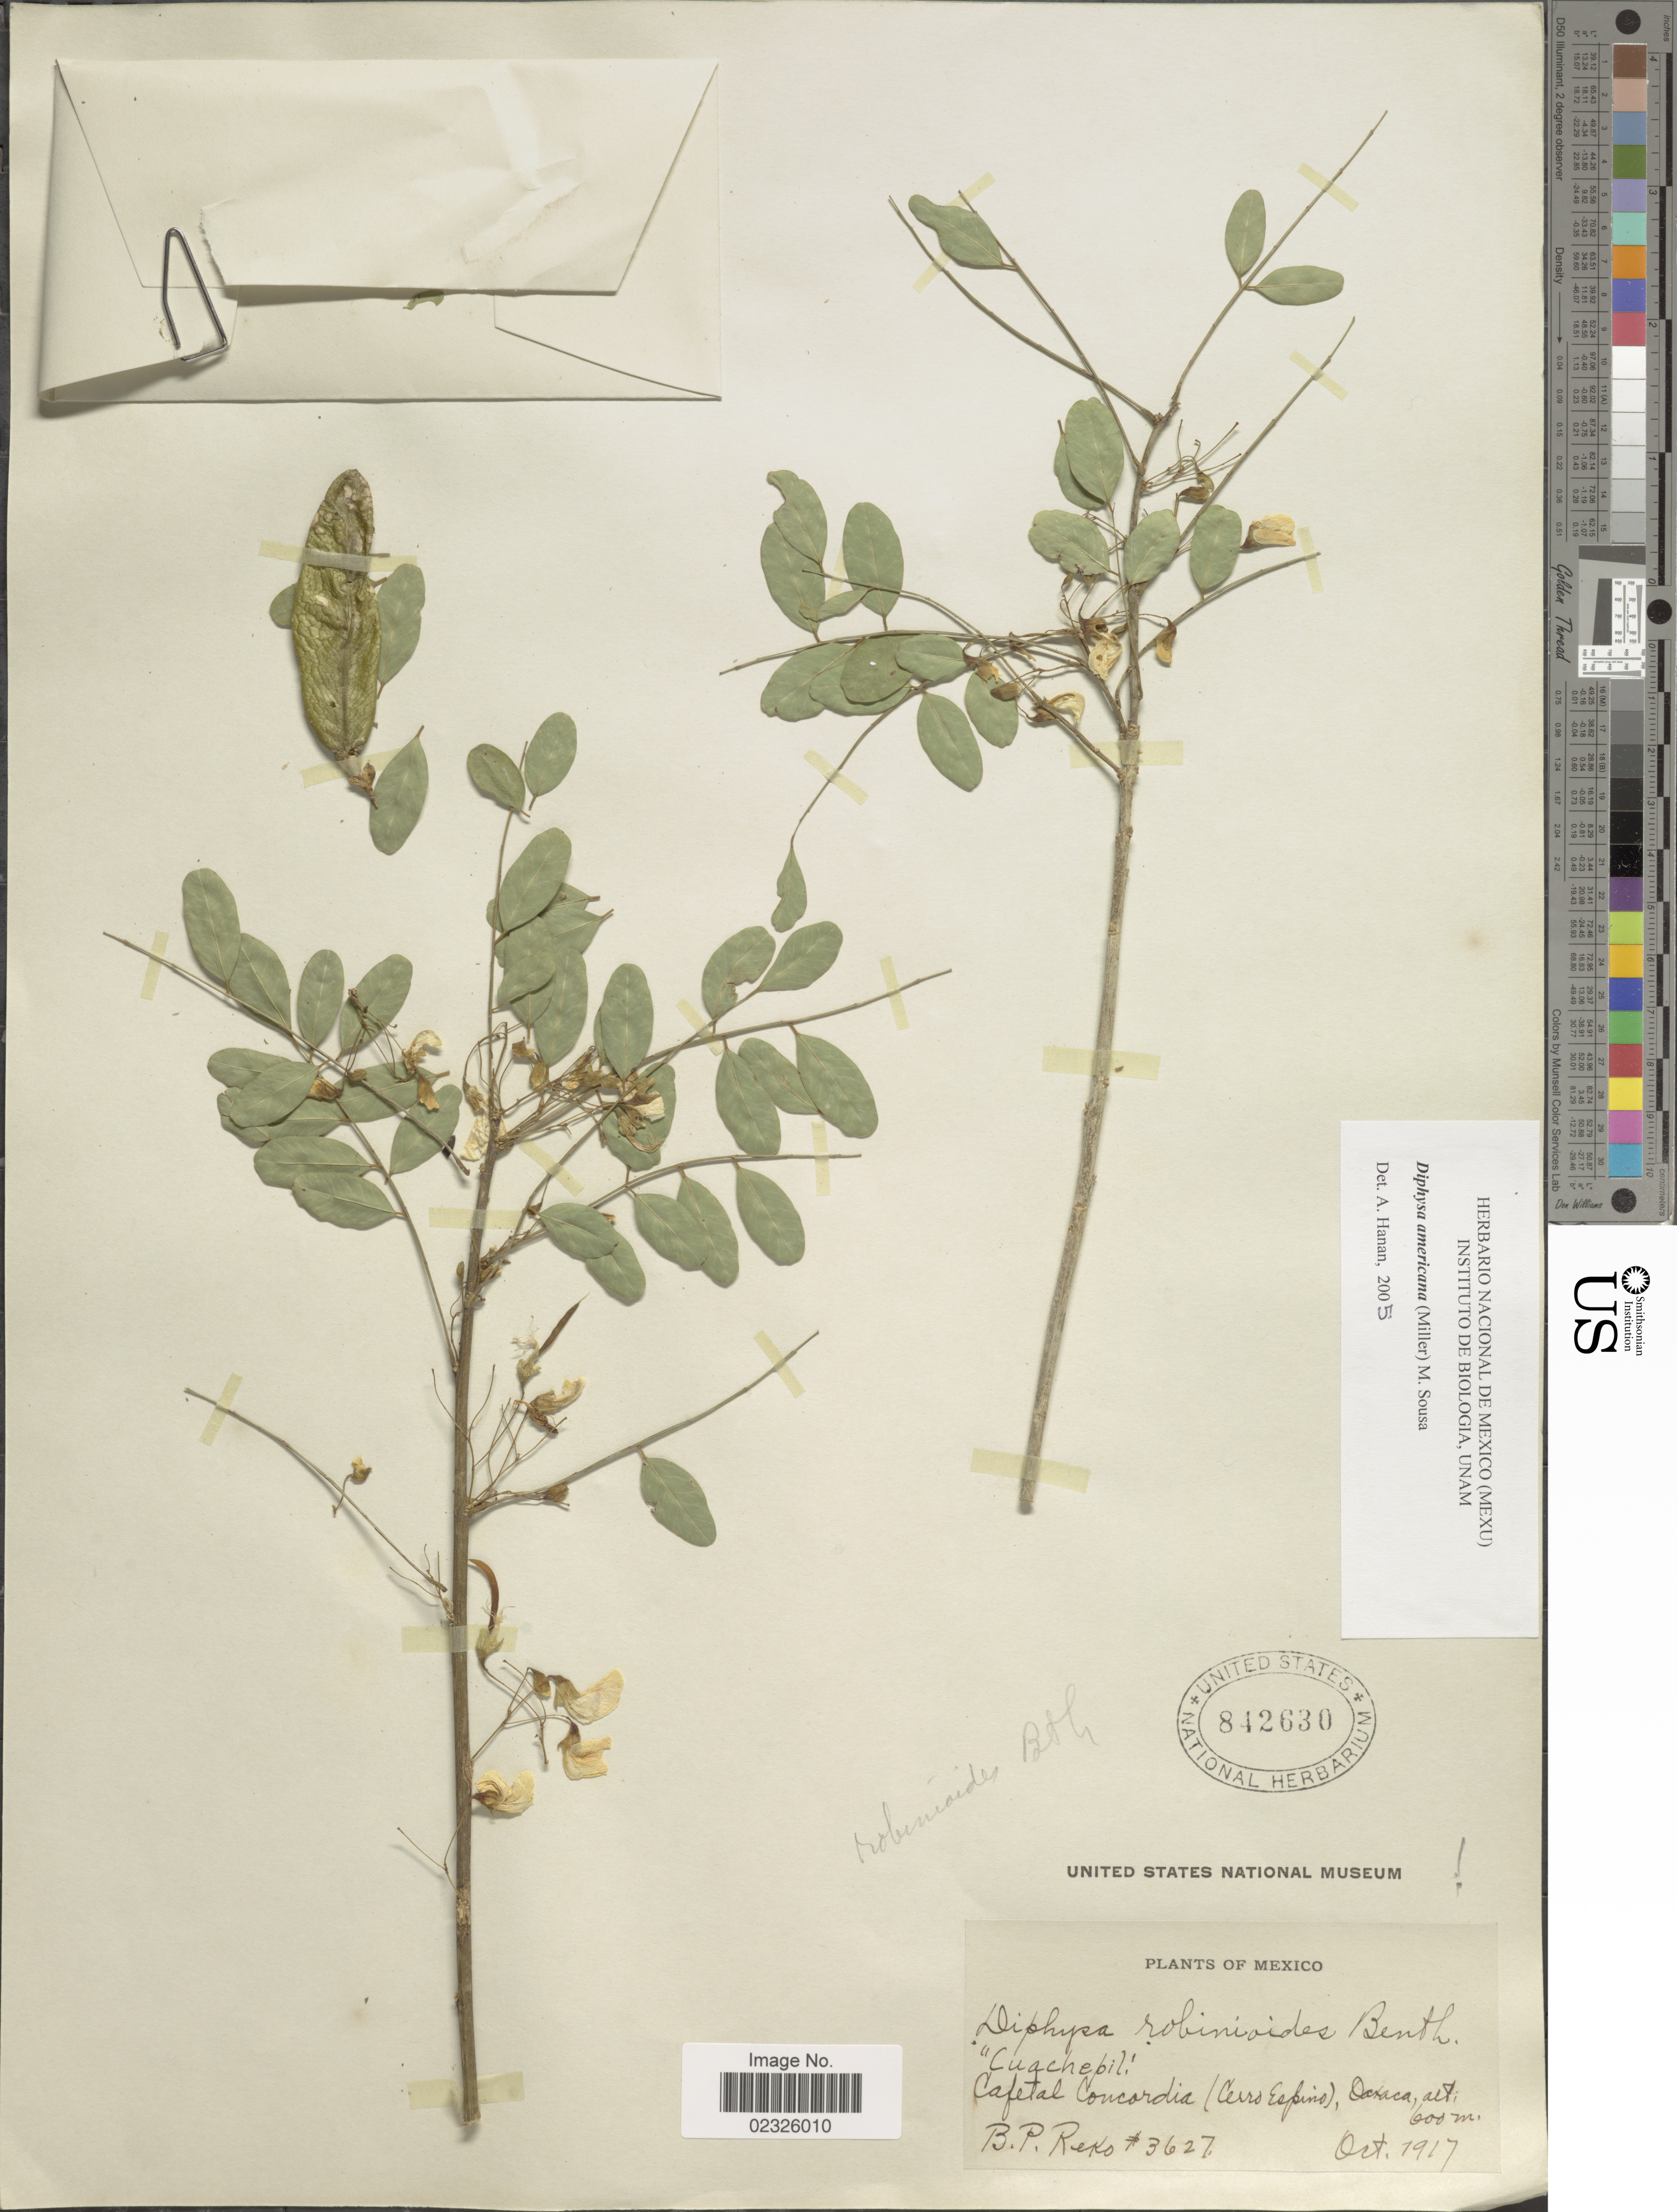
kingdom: Plantae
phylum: Tracheophyta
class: Magnoliopsida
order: Fabales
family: Fabaceae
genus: Diphysa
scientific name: Diphysa americana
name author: (Mill.) M. Sousa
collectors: B. P. Reko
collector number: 3627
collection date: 1917-10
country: Mexico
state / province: Oaxaca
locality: Cafetal Concordia (Cerro Espino)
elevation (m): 600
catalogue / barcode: US 842630